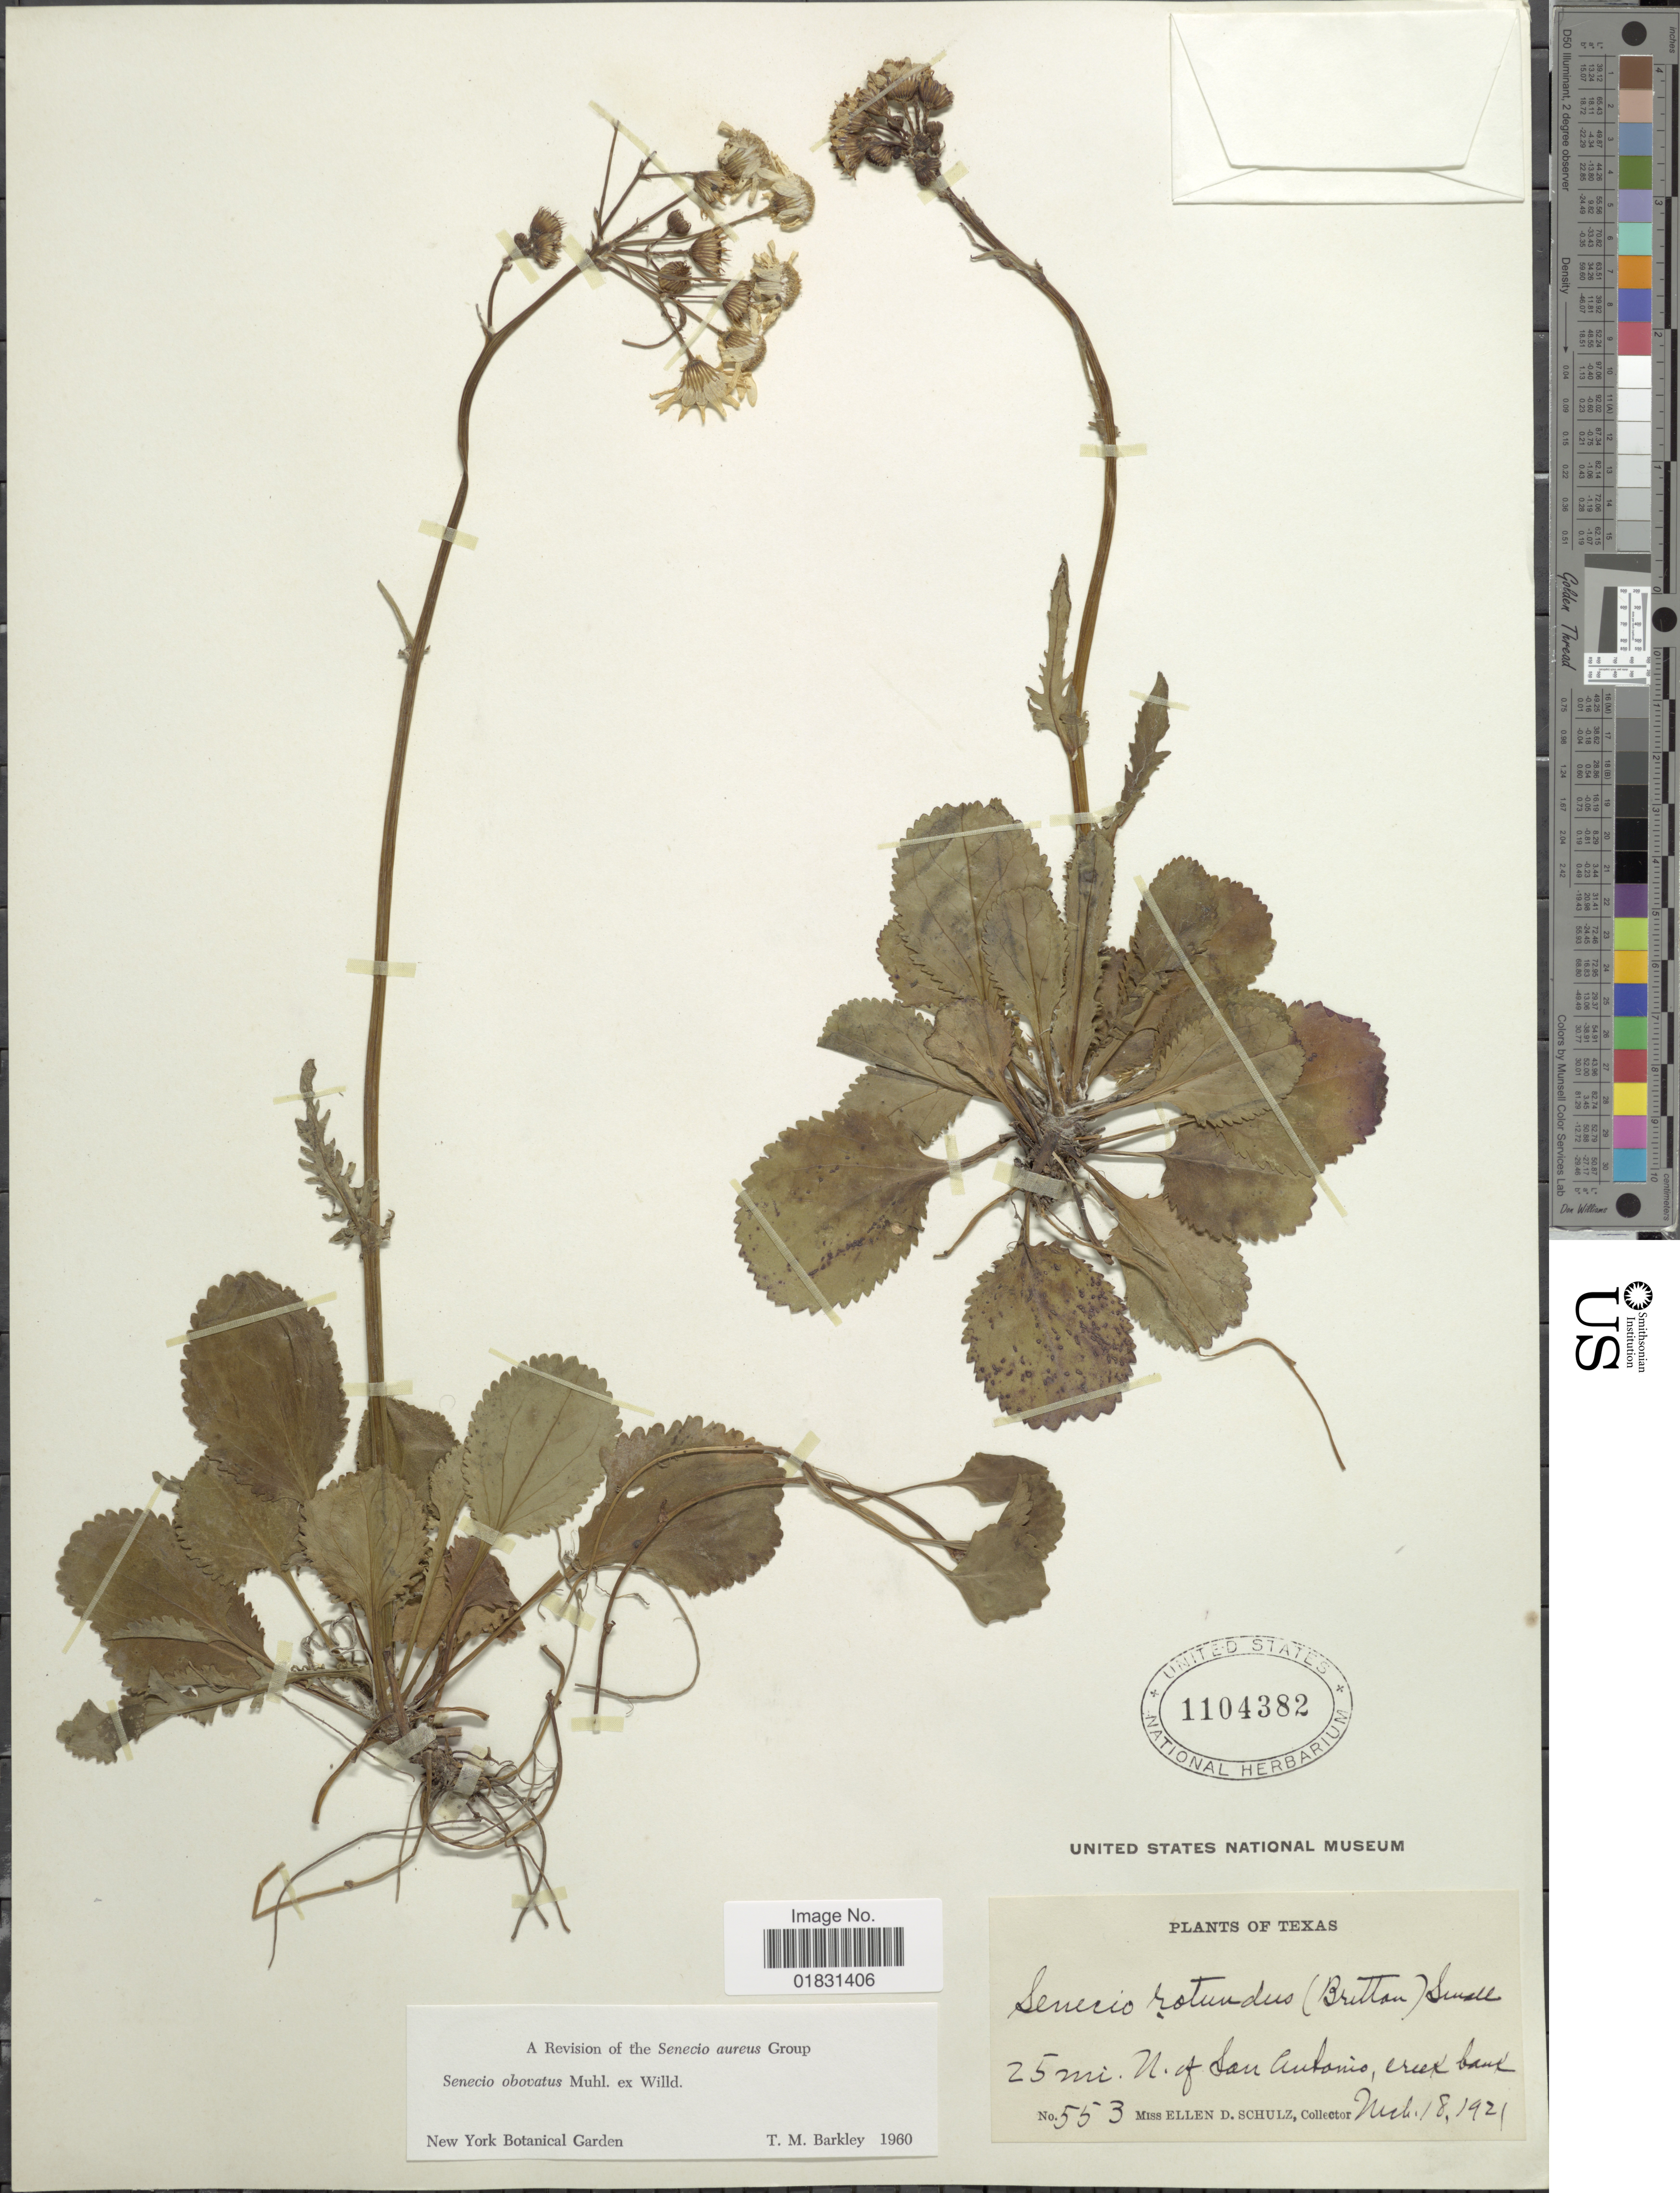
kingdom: Plantae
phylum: Tracheophyta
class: Magnoliopsida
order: Asterales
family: Asteraceae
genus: Packera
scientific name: Packera obovata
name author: (Muhl. ex Willd.) W.A. Weber & Á. Löve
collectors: E. D. Schulz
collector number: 553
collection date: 1921-03-18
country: United States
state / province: Texas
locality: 25 mi N of San Antonio, creek bank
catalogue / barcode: US 1104382